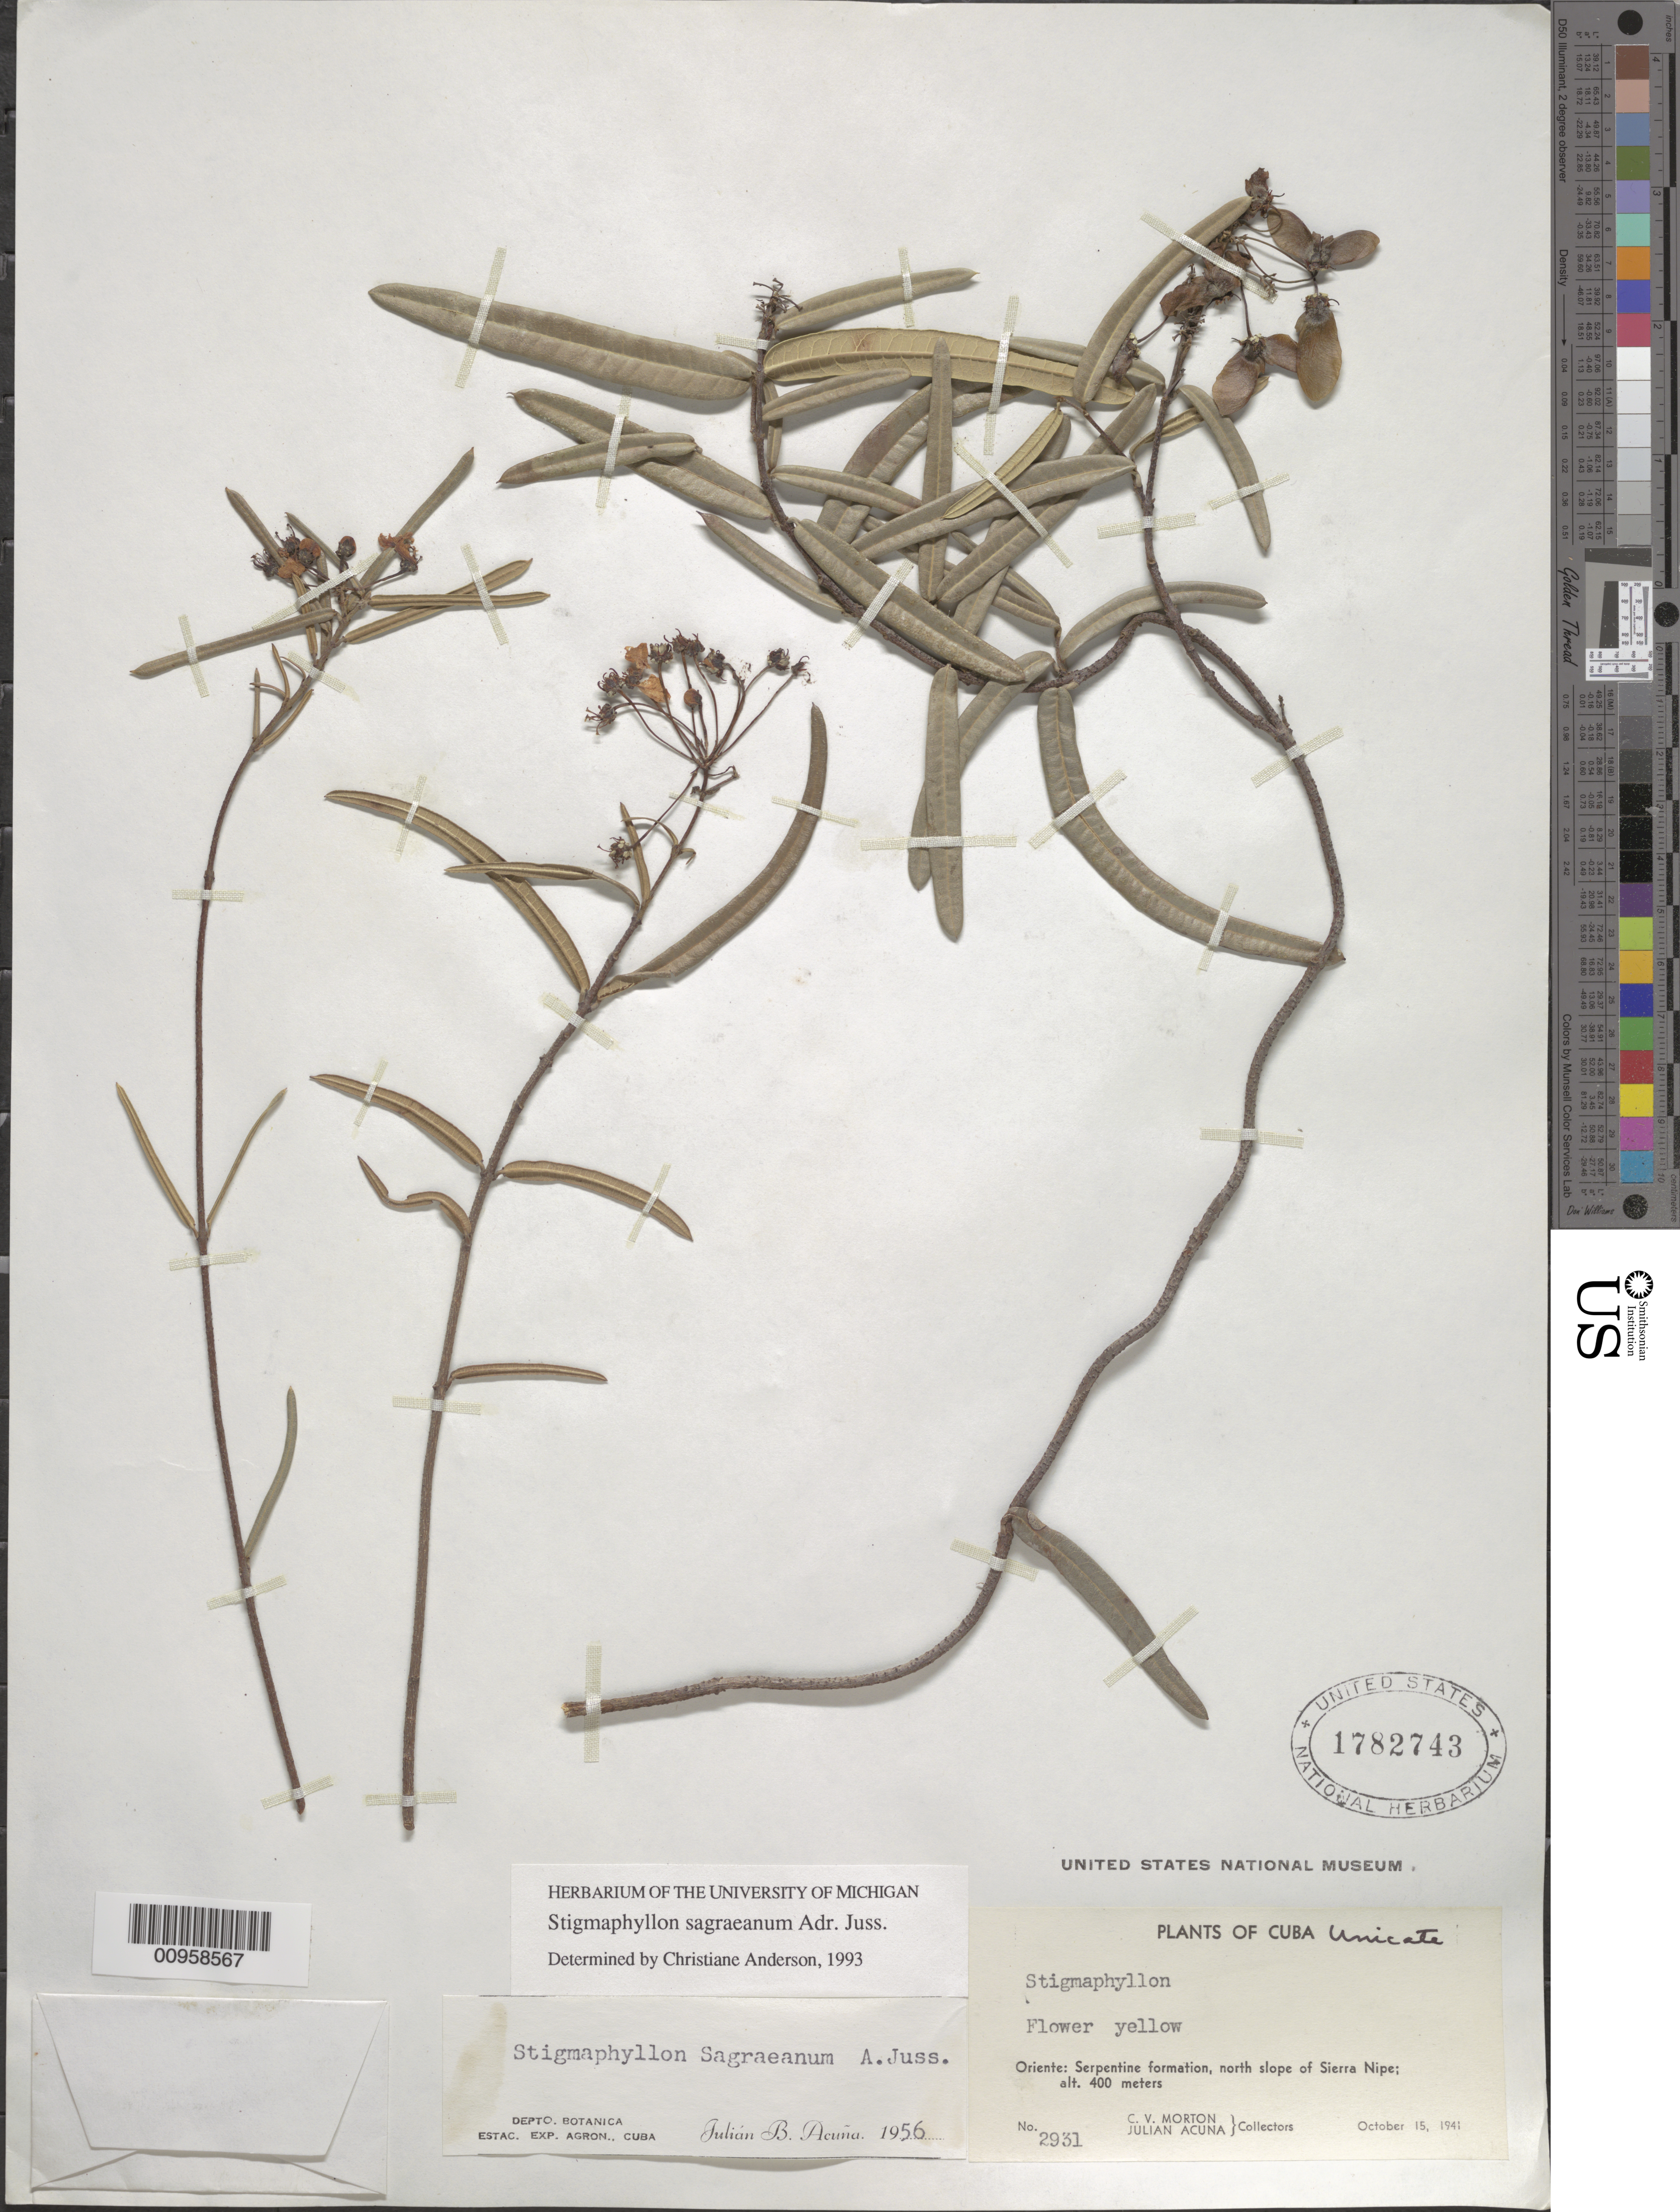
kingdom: Plantae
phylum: Tracheophyta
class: Magnoliopsida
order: Malpighiales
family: Malpighiaceae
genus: Stigmaphyllon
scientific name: Stigmaphyllon sagraeanum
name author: Juss.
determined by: Anderson, C.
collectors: C. V. Morton & J. Acuña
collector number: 2931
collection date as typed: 15 Oct 1941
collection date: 1941-10-15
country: Cuba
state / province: Holguín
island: Cuba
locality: North slope of Sierra Nipe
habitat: Serpentine formation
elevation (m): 400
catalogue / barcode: US 1782743